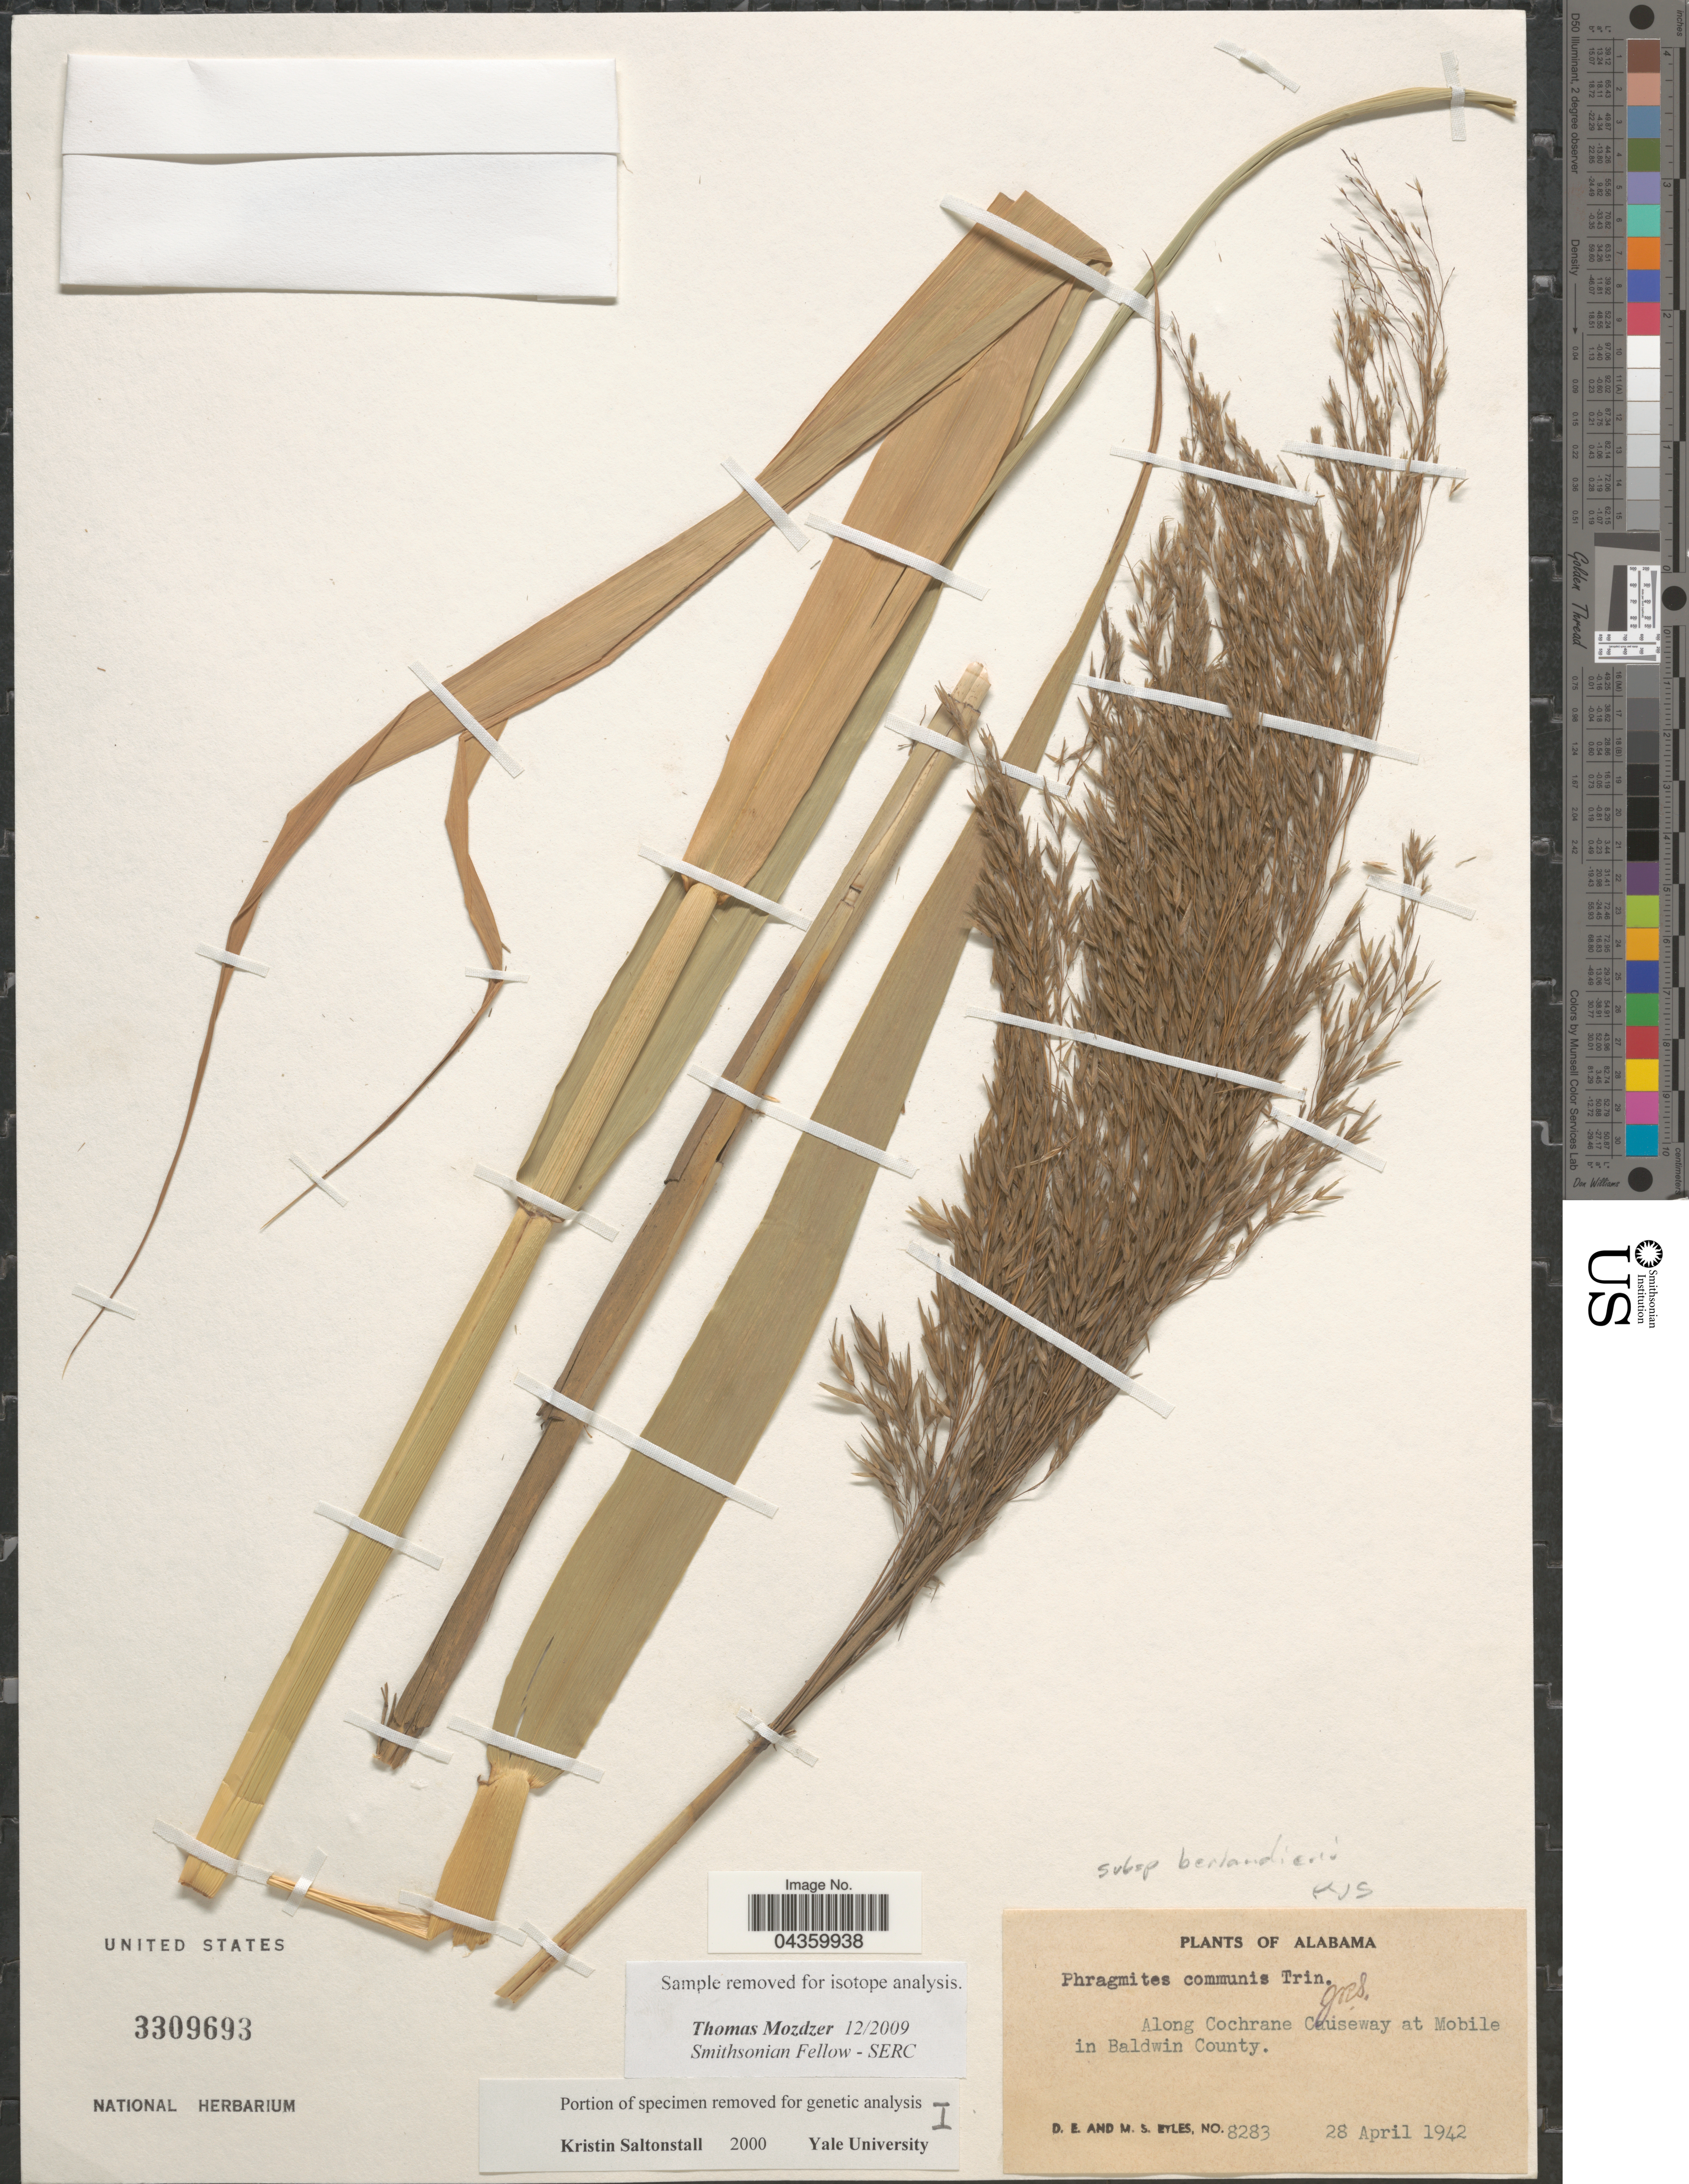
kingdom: Plantae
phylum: Tracheophyta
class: Liliopsida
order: Poales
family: Poaceae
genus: Phragmites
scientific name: Phragmites australis subsp. berlandieri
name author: (E. Fourn.) Saltonstall & Hauber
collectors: D. Eyles & M. Eyles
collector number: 8283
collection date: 1942-04-28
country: United States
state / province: Alabama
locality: Along Cochrane Causeway at Mobile in Baldwin County.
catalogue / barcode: US 3309693